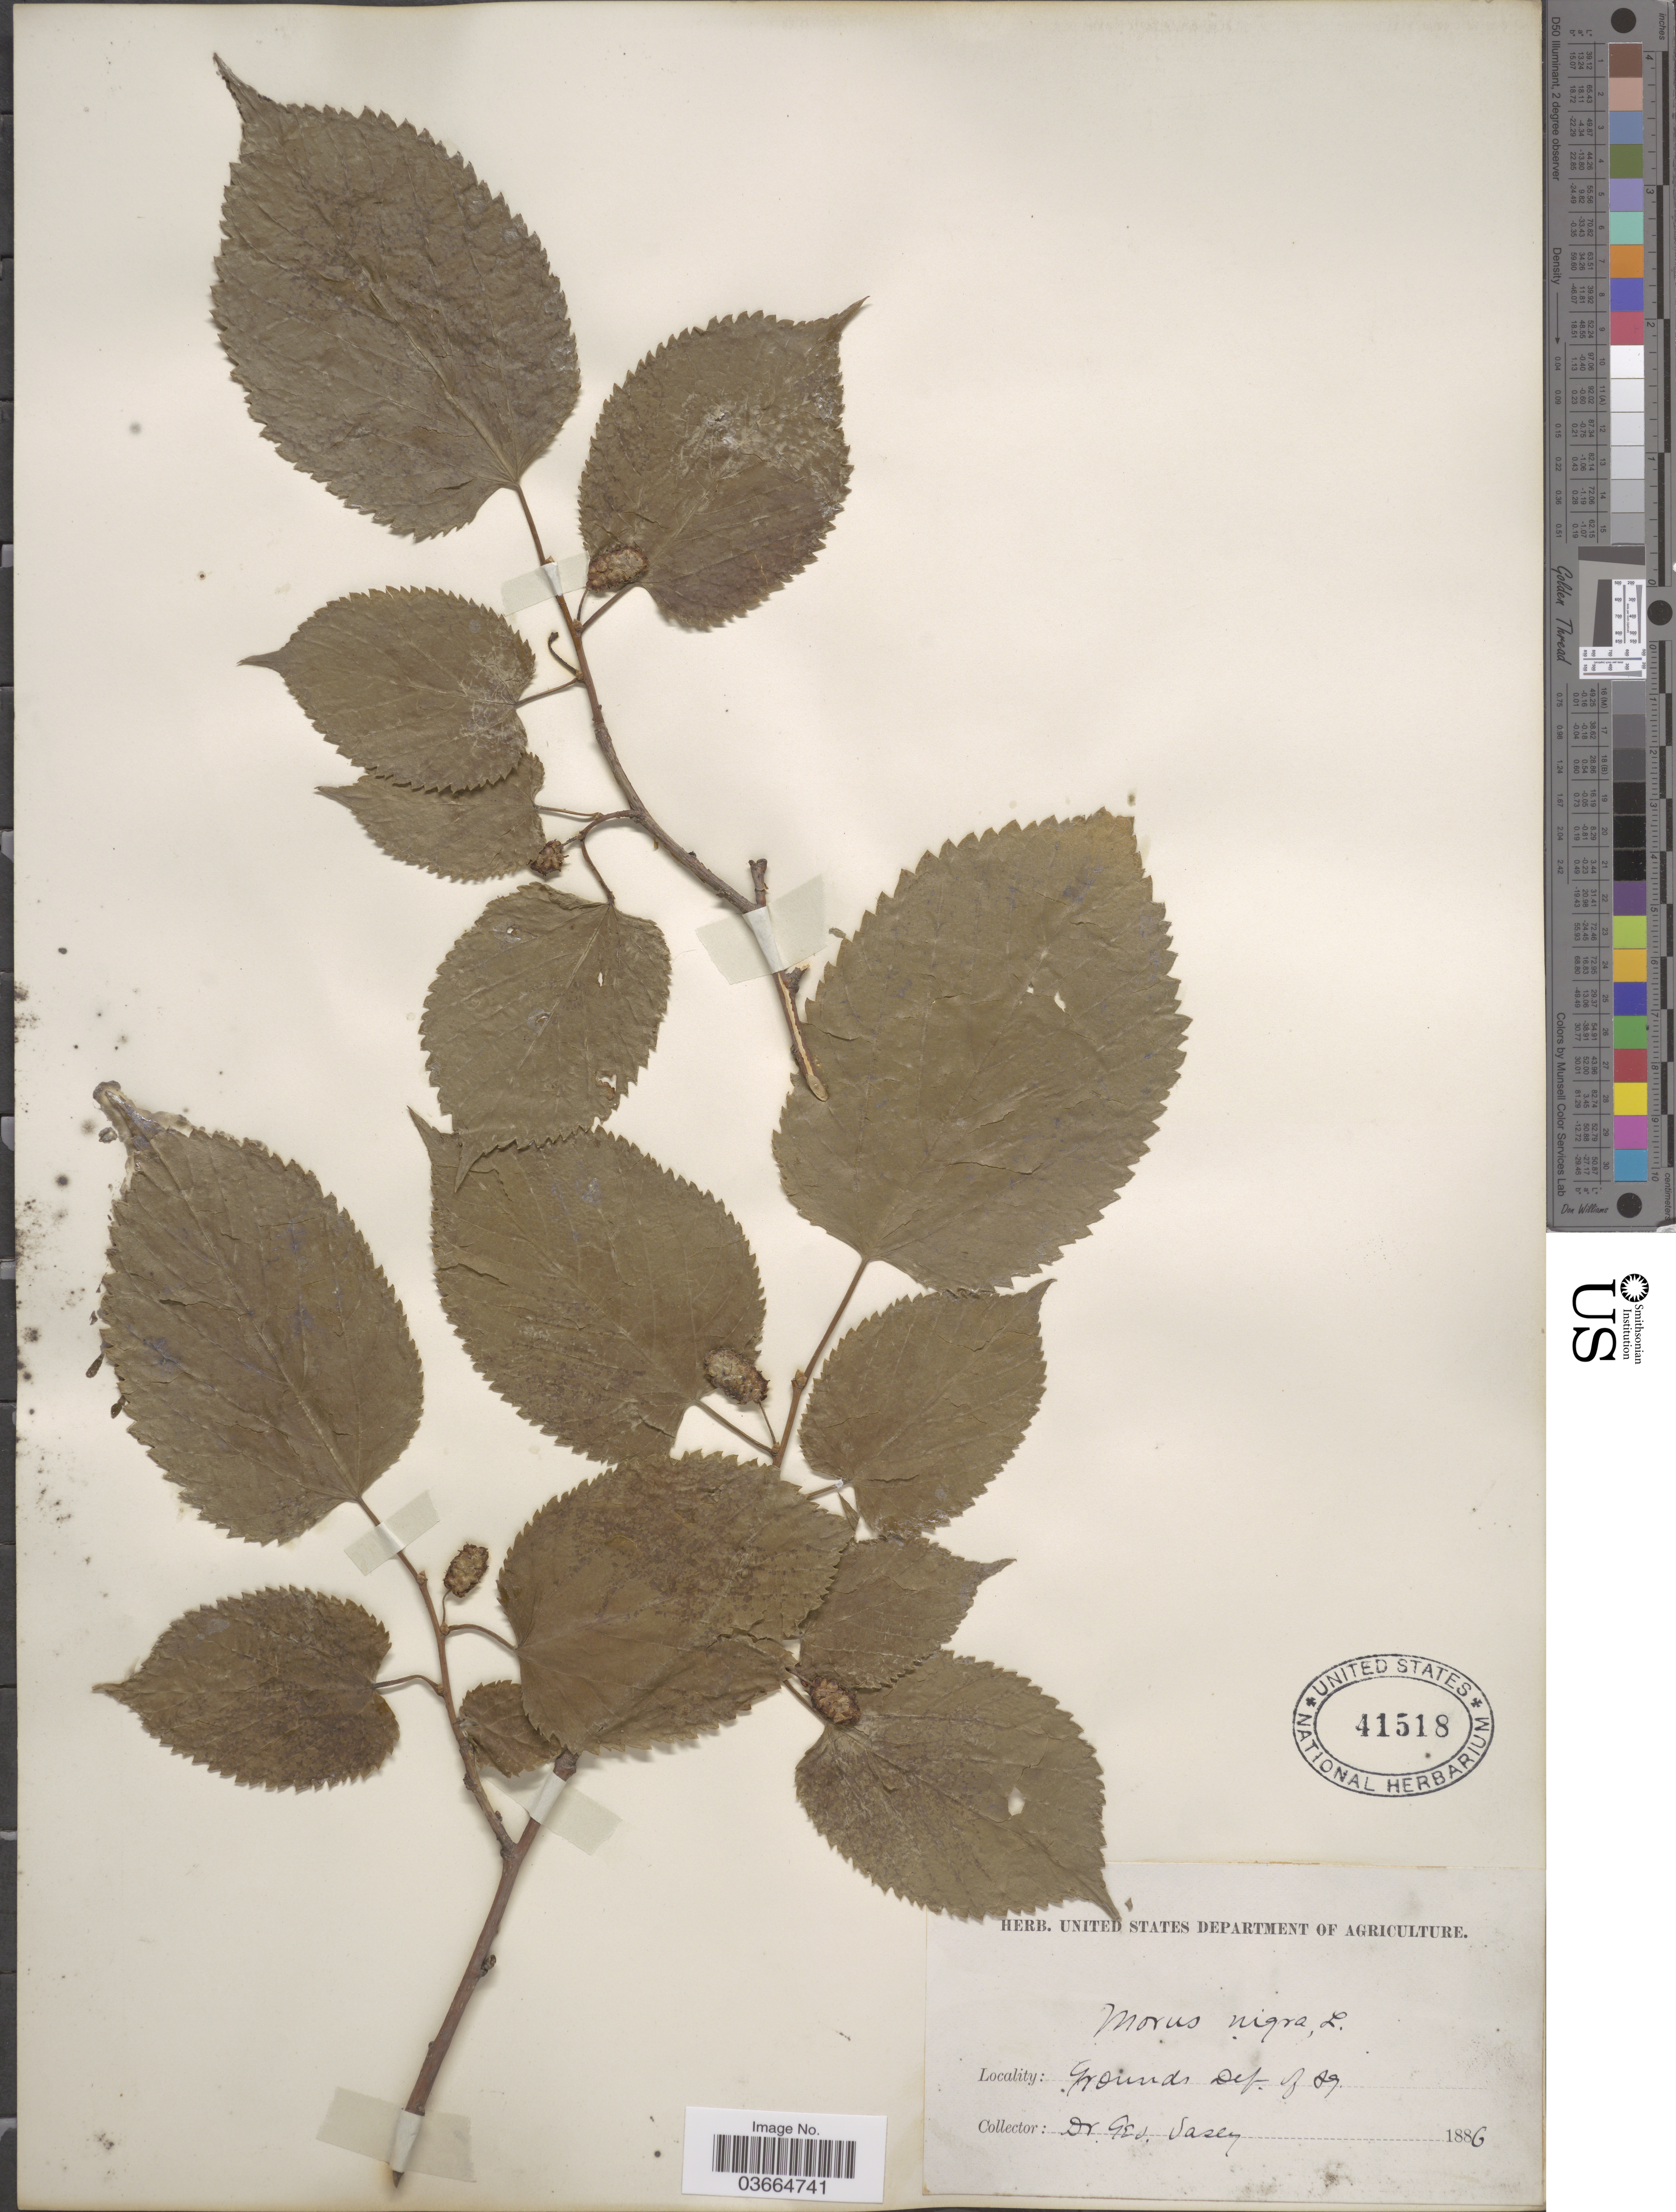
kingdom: Plantae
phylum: Tracheophyta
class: Magnoliopsida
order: Rosales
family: Moraceae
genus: Morus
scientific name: Morus nigra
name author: L.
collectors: G. Vasey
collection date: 1886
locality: Grounds Dep. of Ag.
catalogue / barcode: US 41518